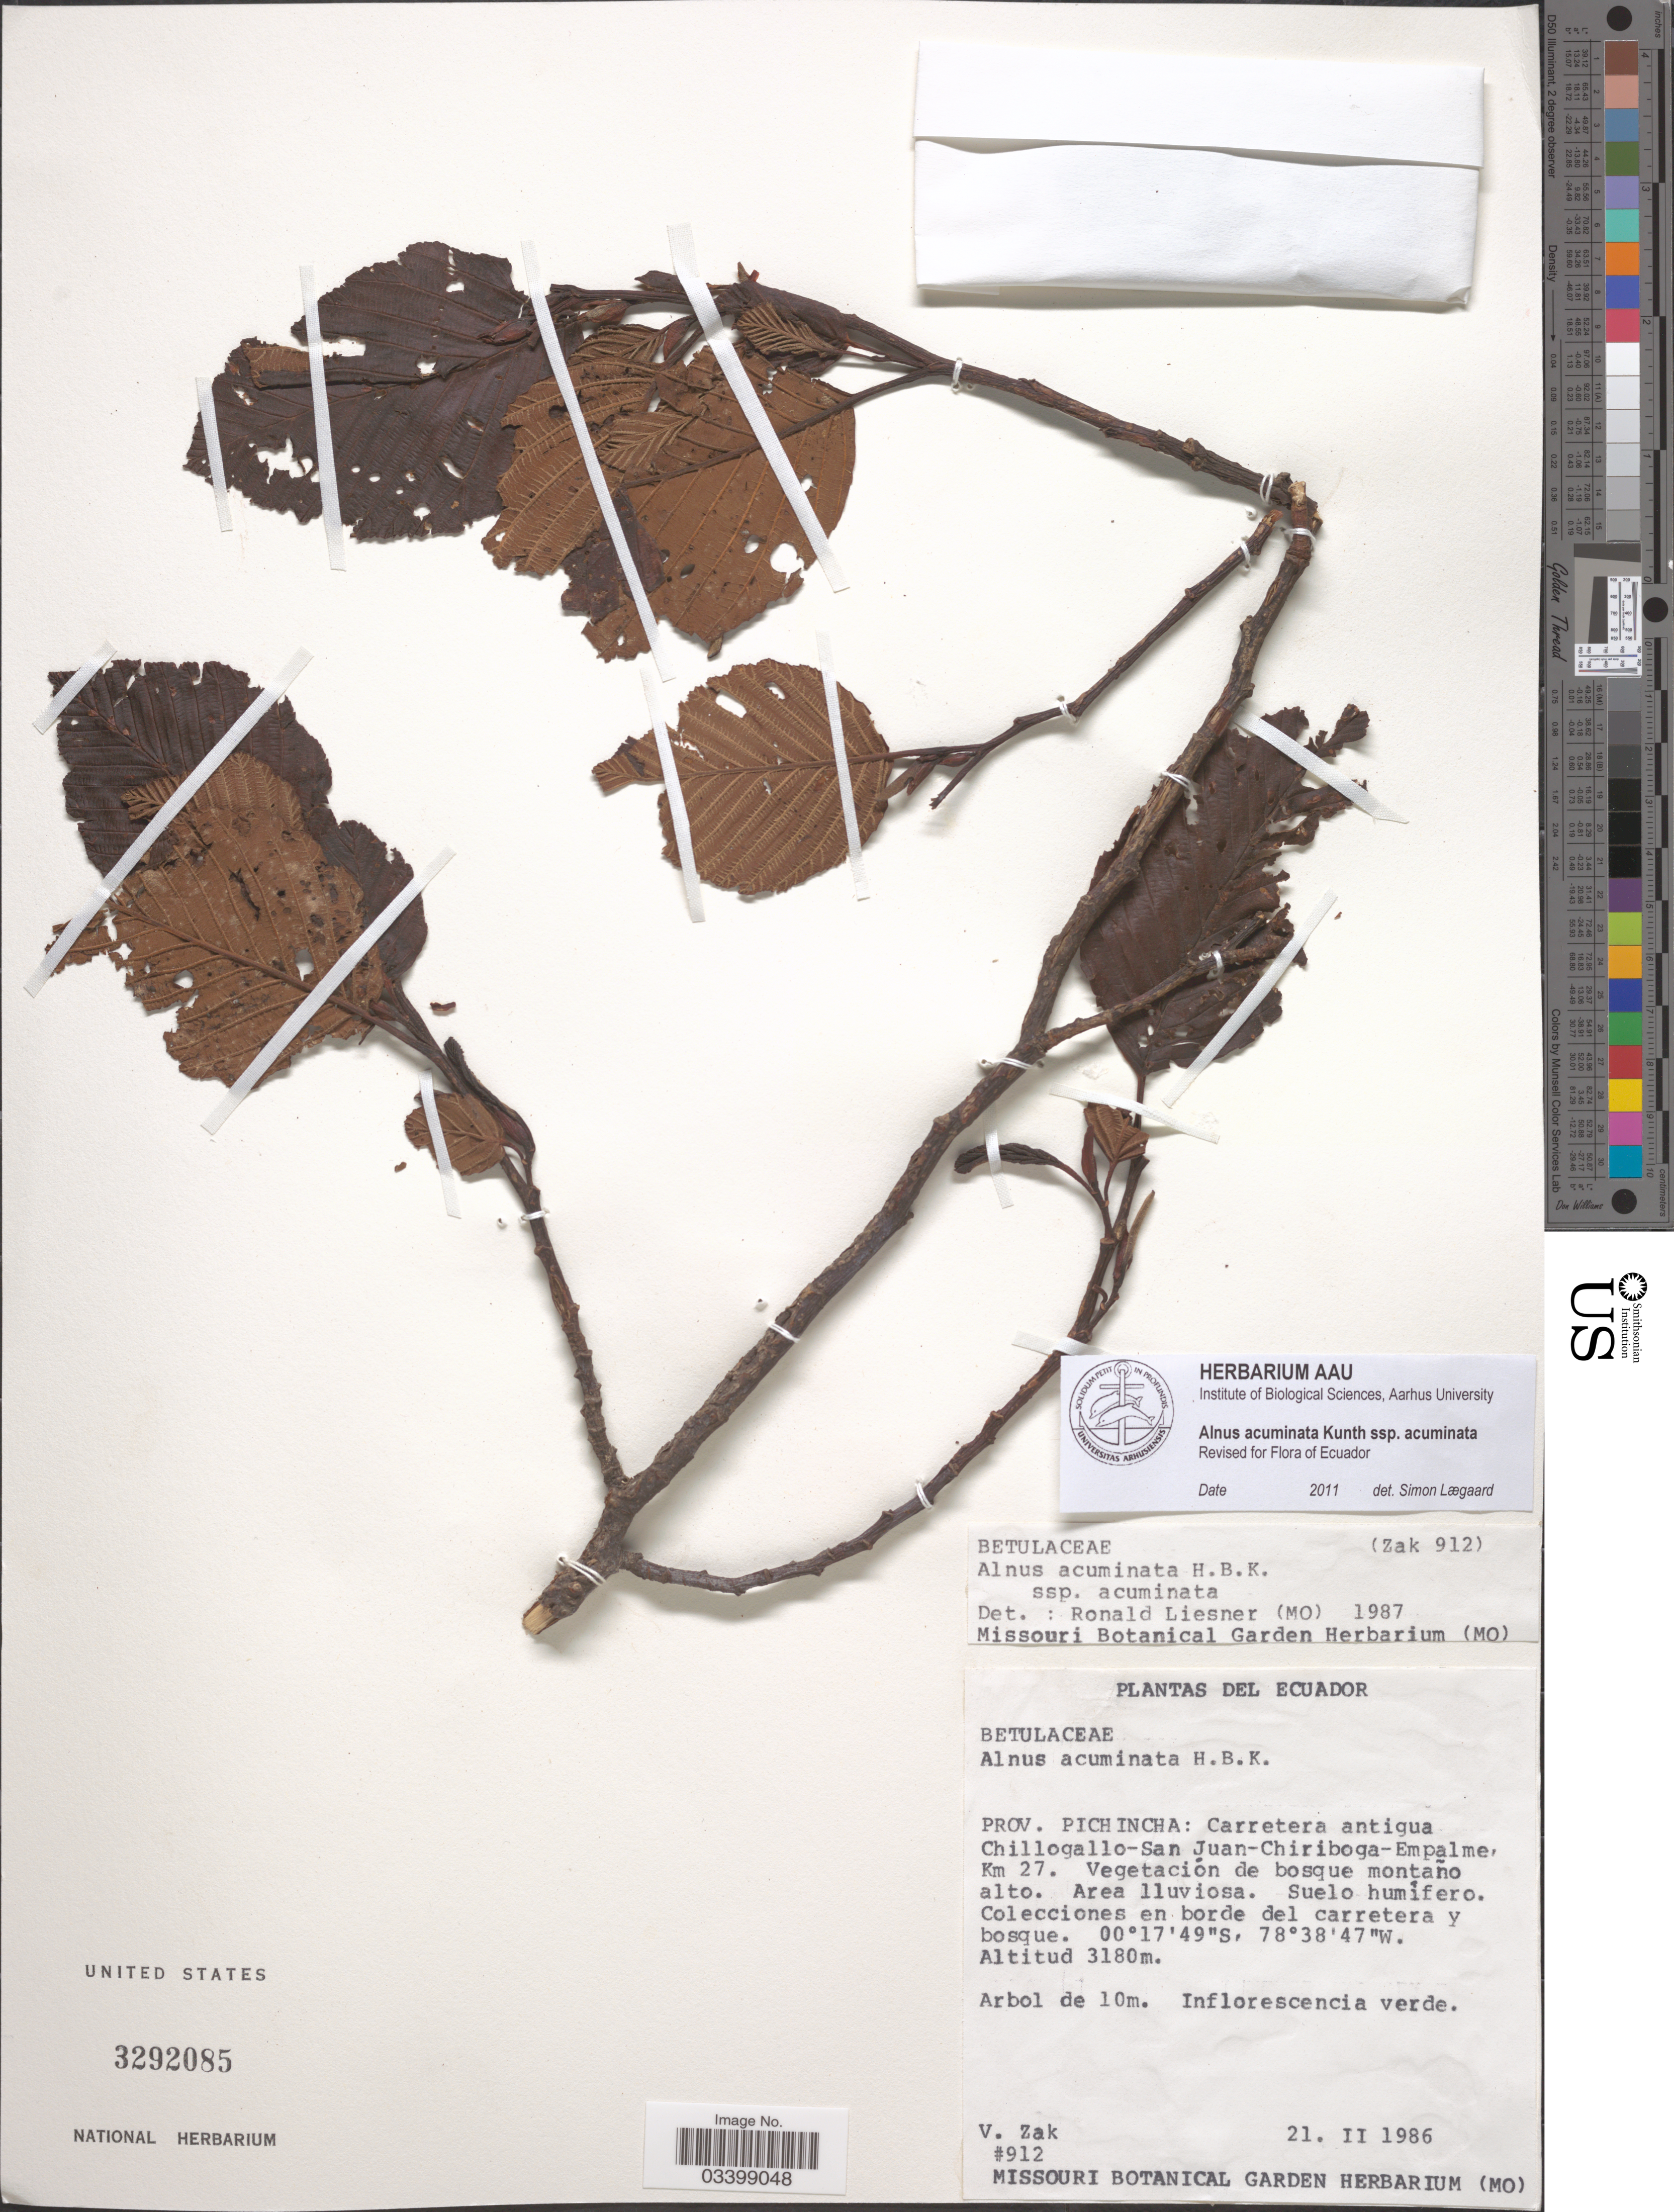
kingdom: Plantae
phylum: Tracheophyta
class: Magnoliopsida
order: Fagales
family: Betulaceae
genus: Alnus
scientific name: Alnus acuminata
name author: Kunth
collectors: V. Zak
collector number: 912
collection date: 1986-02-21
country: Ecuador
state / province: Pichincha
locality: Prov. Pichincha: Carretera antigua Chillogallo-San Juan-Chiriboga-Empalme Km 27.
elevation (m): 3180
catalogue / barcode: US 3292085